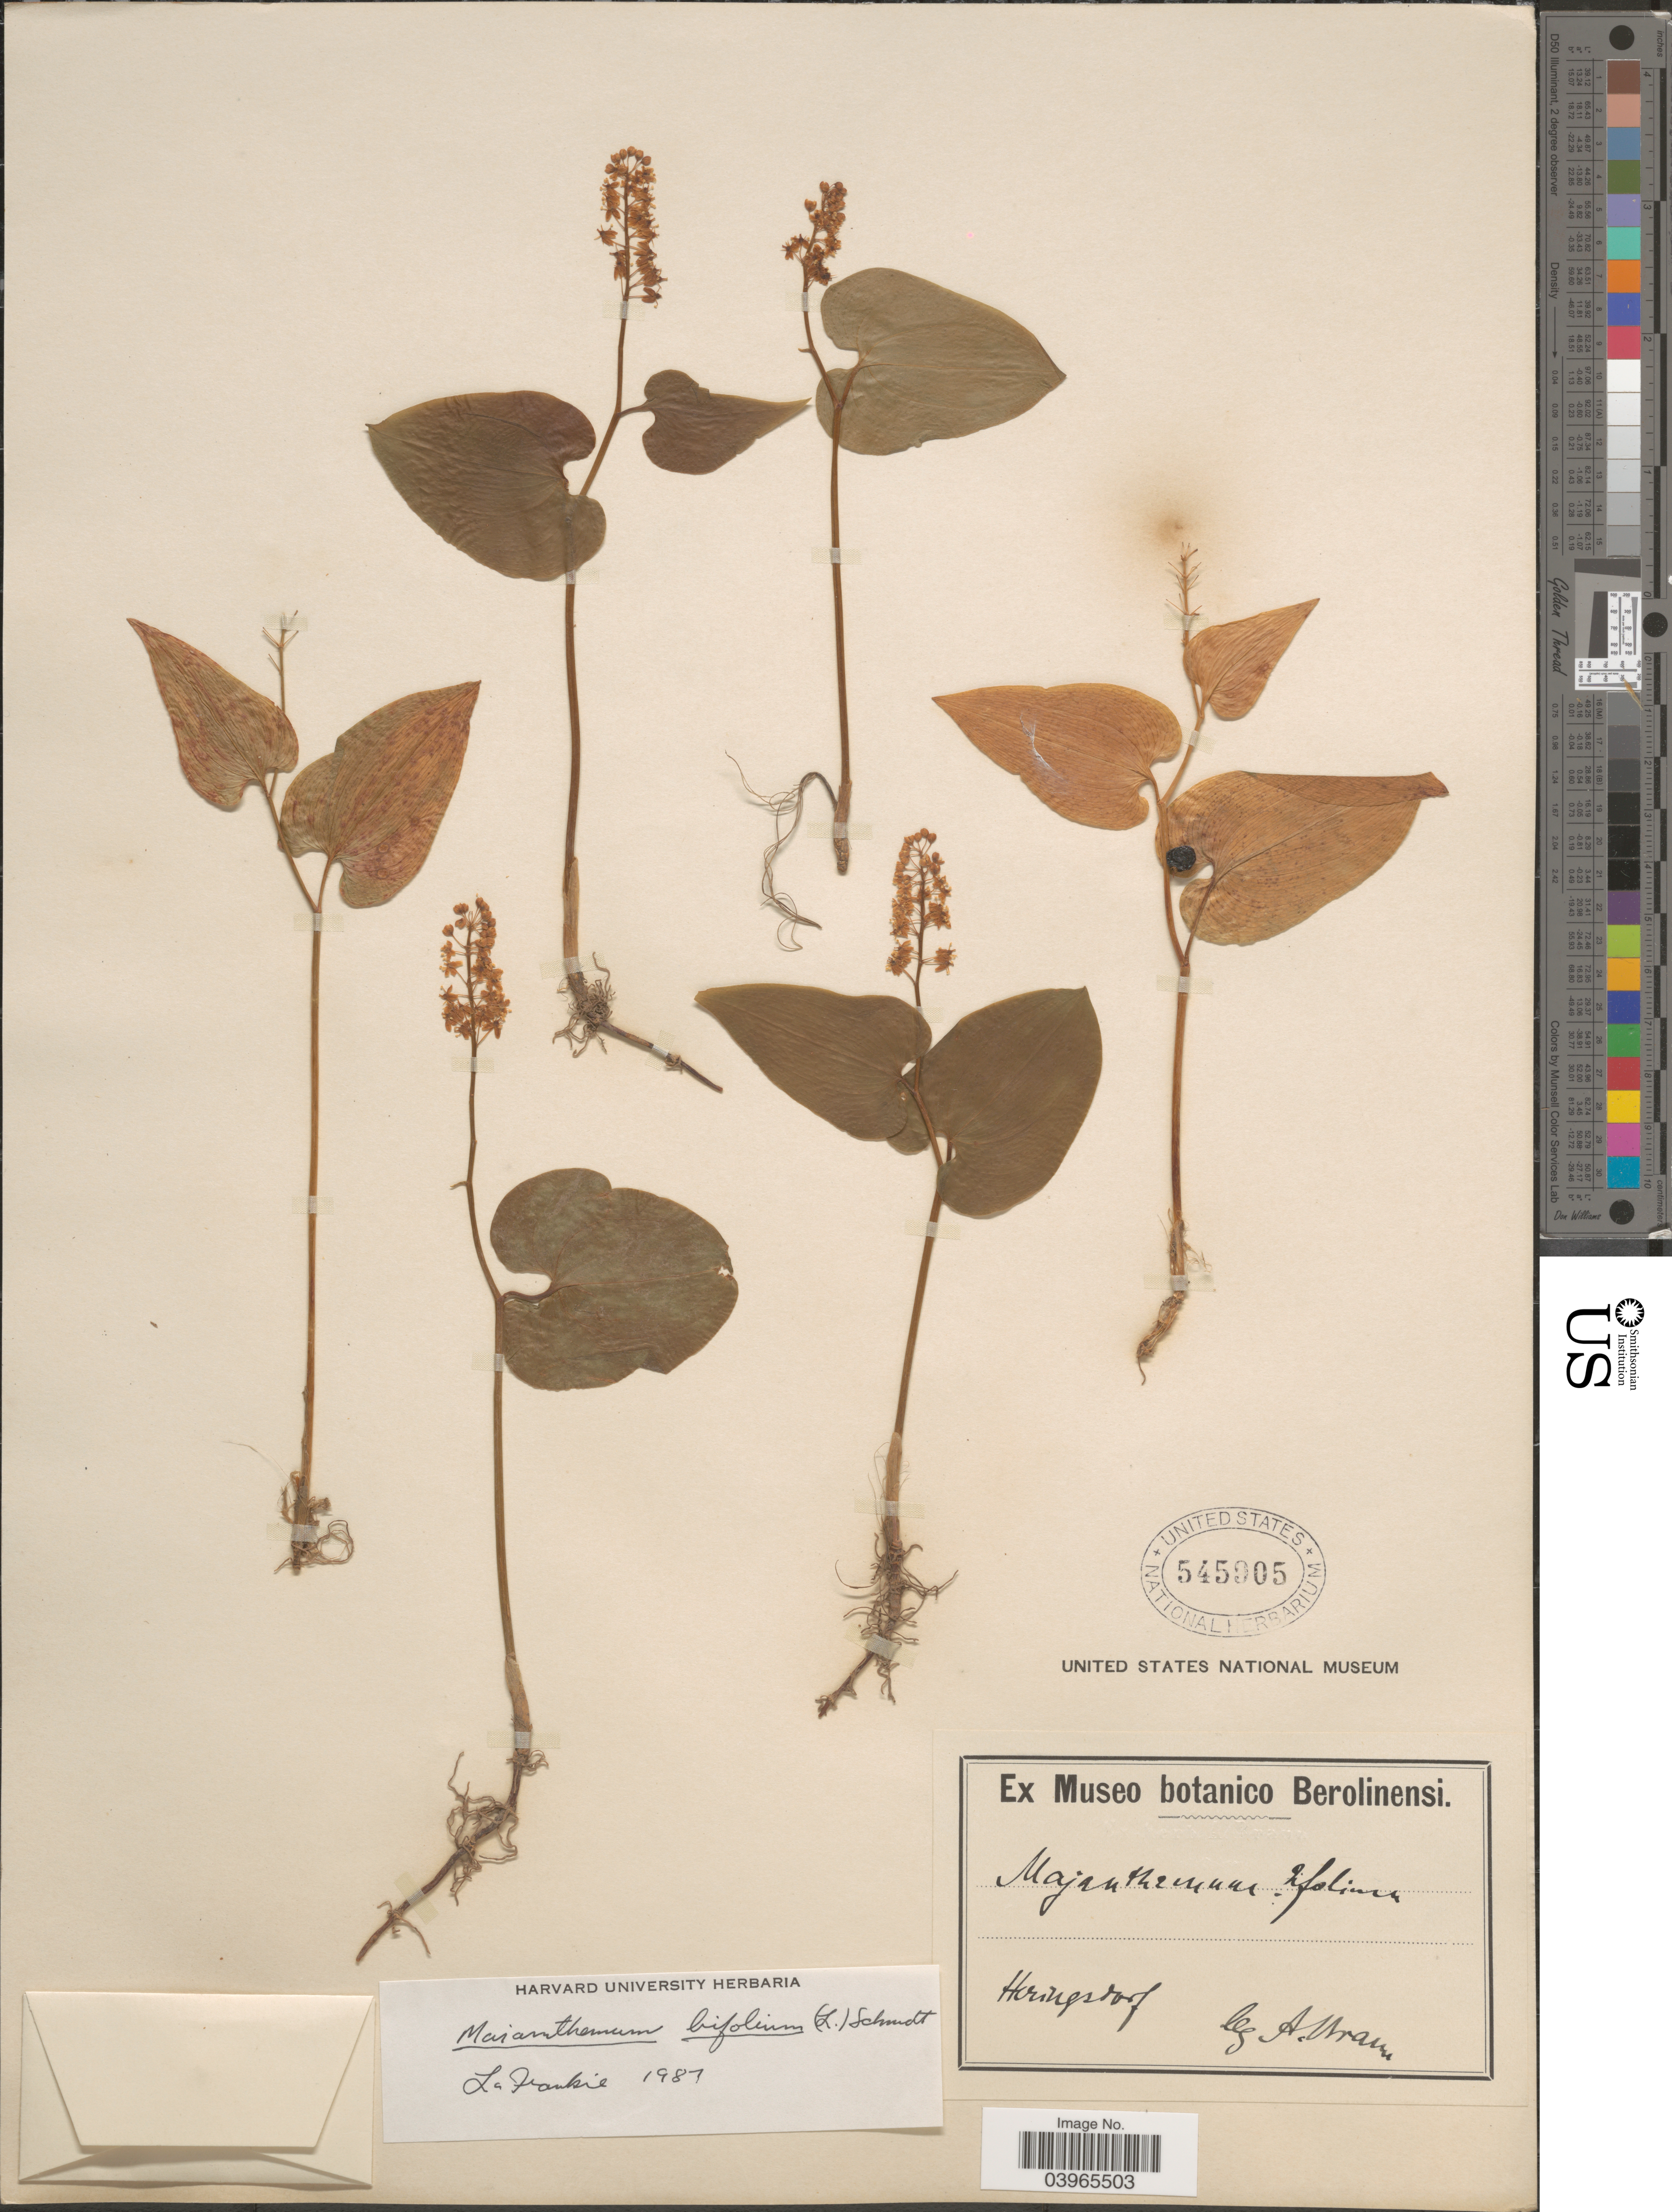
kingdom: Plantae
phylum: Tracheophyta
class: Liliopsida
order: Asparagales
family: Asparagaceae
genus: Maianthemum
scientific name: Maianthemum bifolium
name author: (L.) F.W. Schmidt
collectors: A. Braun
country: Germany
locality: Heringsdorf.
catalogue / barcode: US 545905